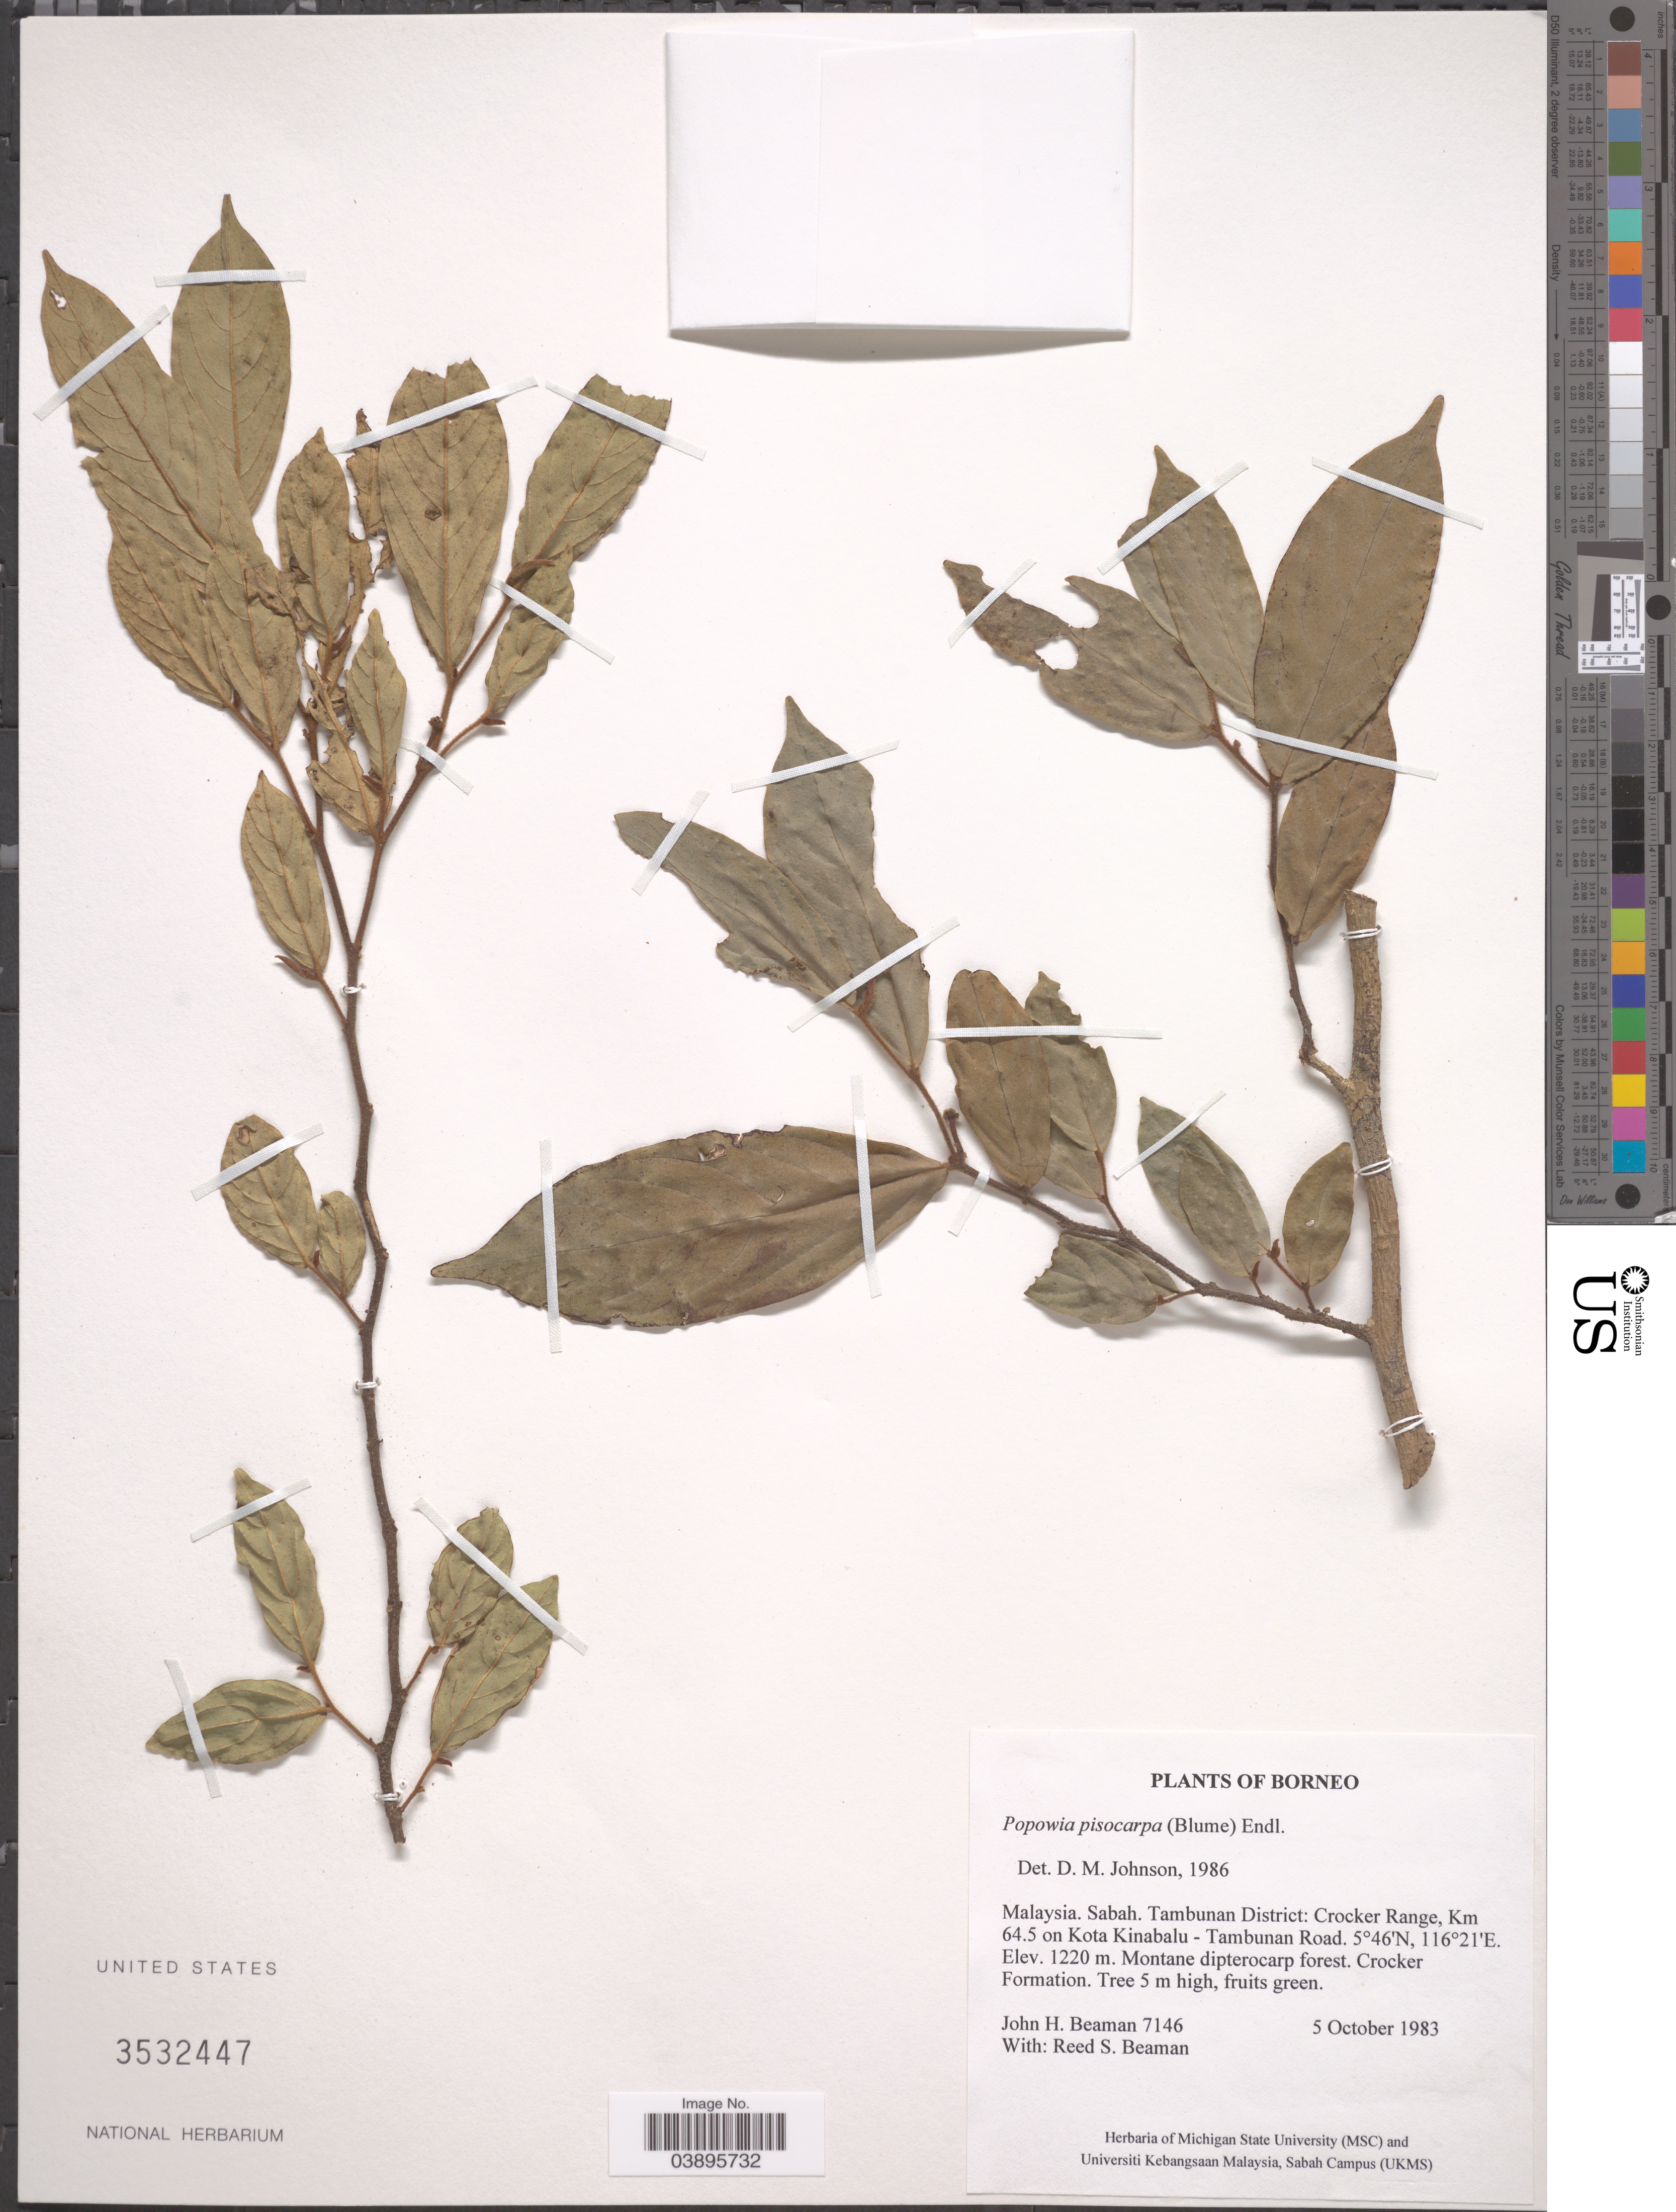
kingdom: Plantae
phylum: Tracheophyta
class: Magnoliopsida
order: Magnoliales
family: Annonaceae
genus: Popowia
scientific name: Popowia pisocarpa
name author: (Blume) Endl.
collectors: J. H. Beaman & R. S. Beaman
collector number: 7146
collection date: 1983-10-05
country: Malaysia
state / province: Sabah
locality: Borneo. Tambunan District: Crocker Range, Km 64.5 on Kota Kinabalu - Tambunan Road. Crocker Formation.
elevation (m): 1220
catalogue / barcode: US 3532447